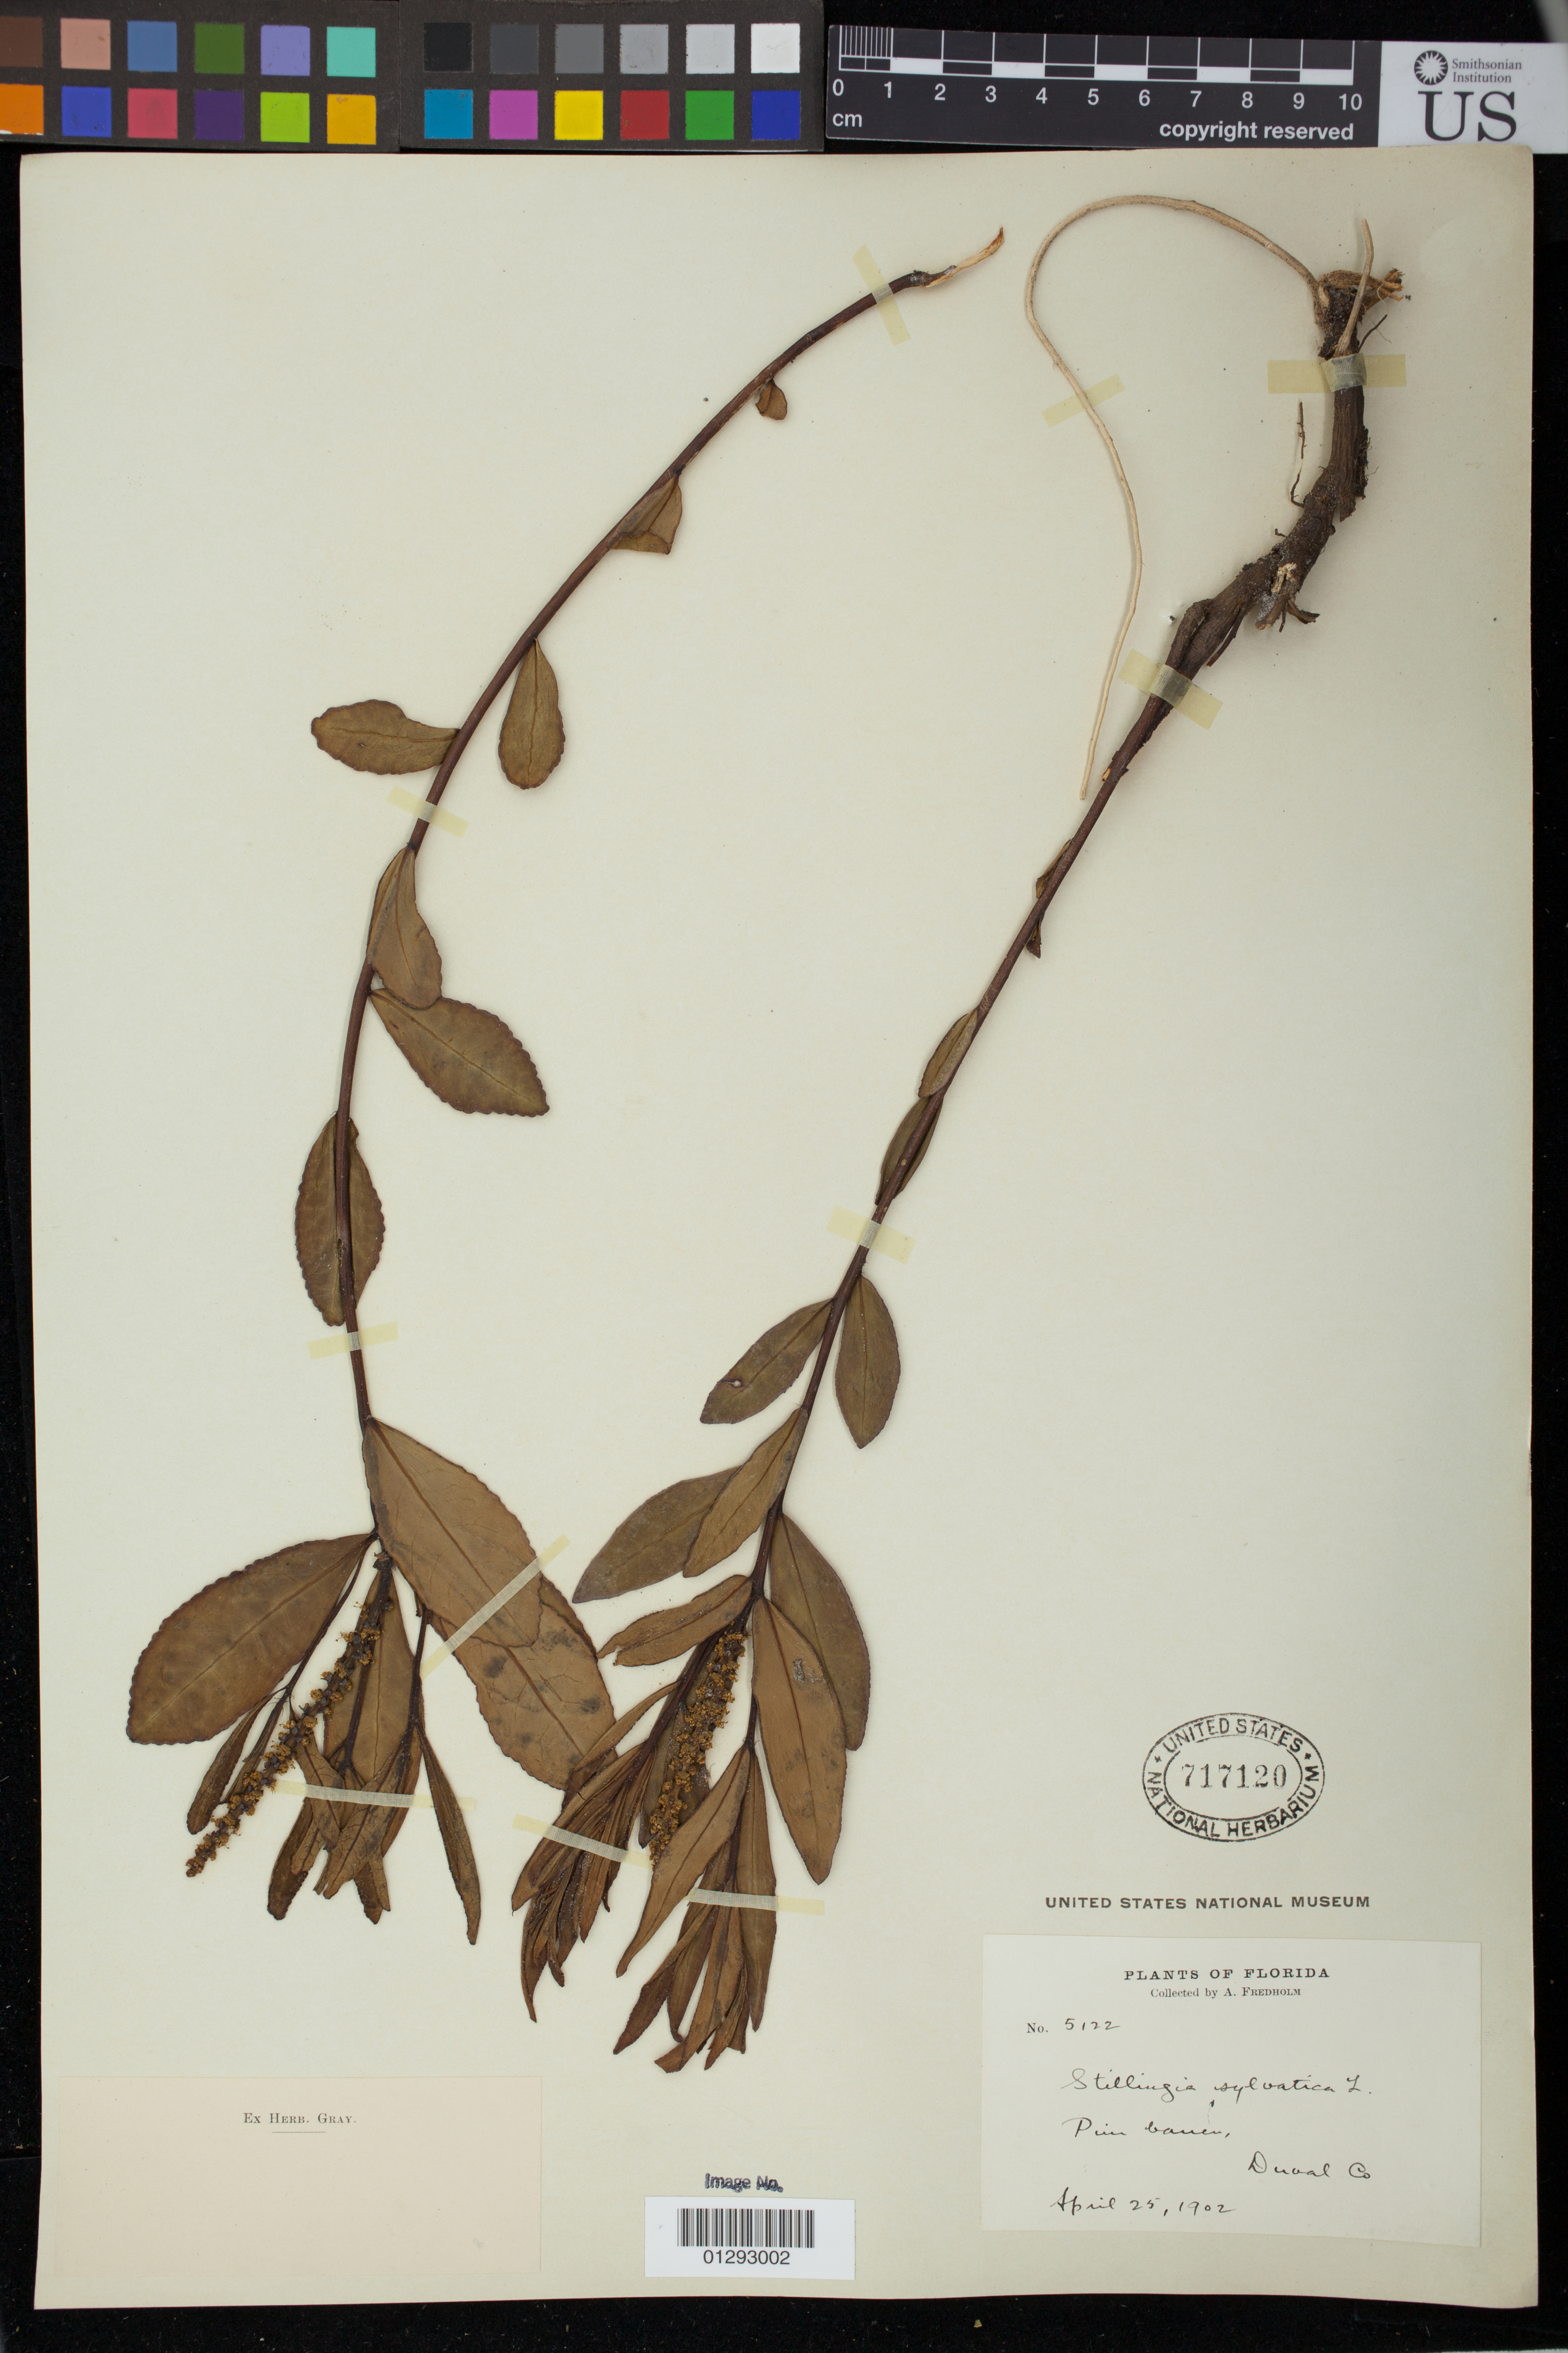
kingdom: Plantae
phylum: Tracheophyta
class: Magnoliopsida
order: Malpighiales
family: Euphorbiaceae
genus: Stillingia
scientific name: Stillingia sylvatica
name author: L.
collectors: A. Fredholm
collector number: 5122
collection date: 1902-04-25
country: United States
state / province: Florida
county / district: Duval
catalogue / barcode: US 717120